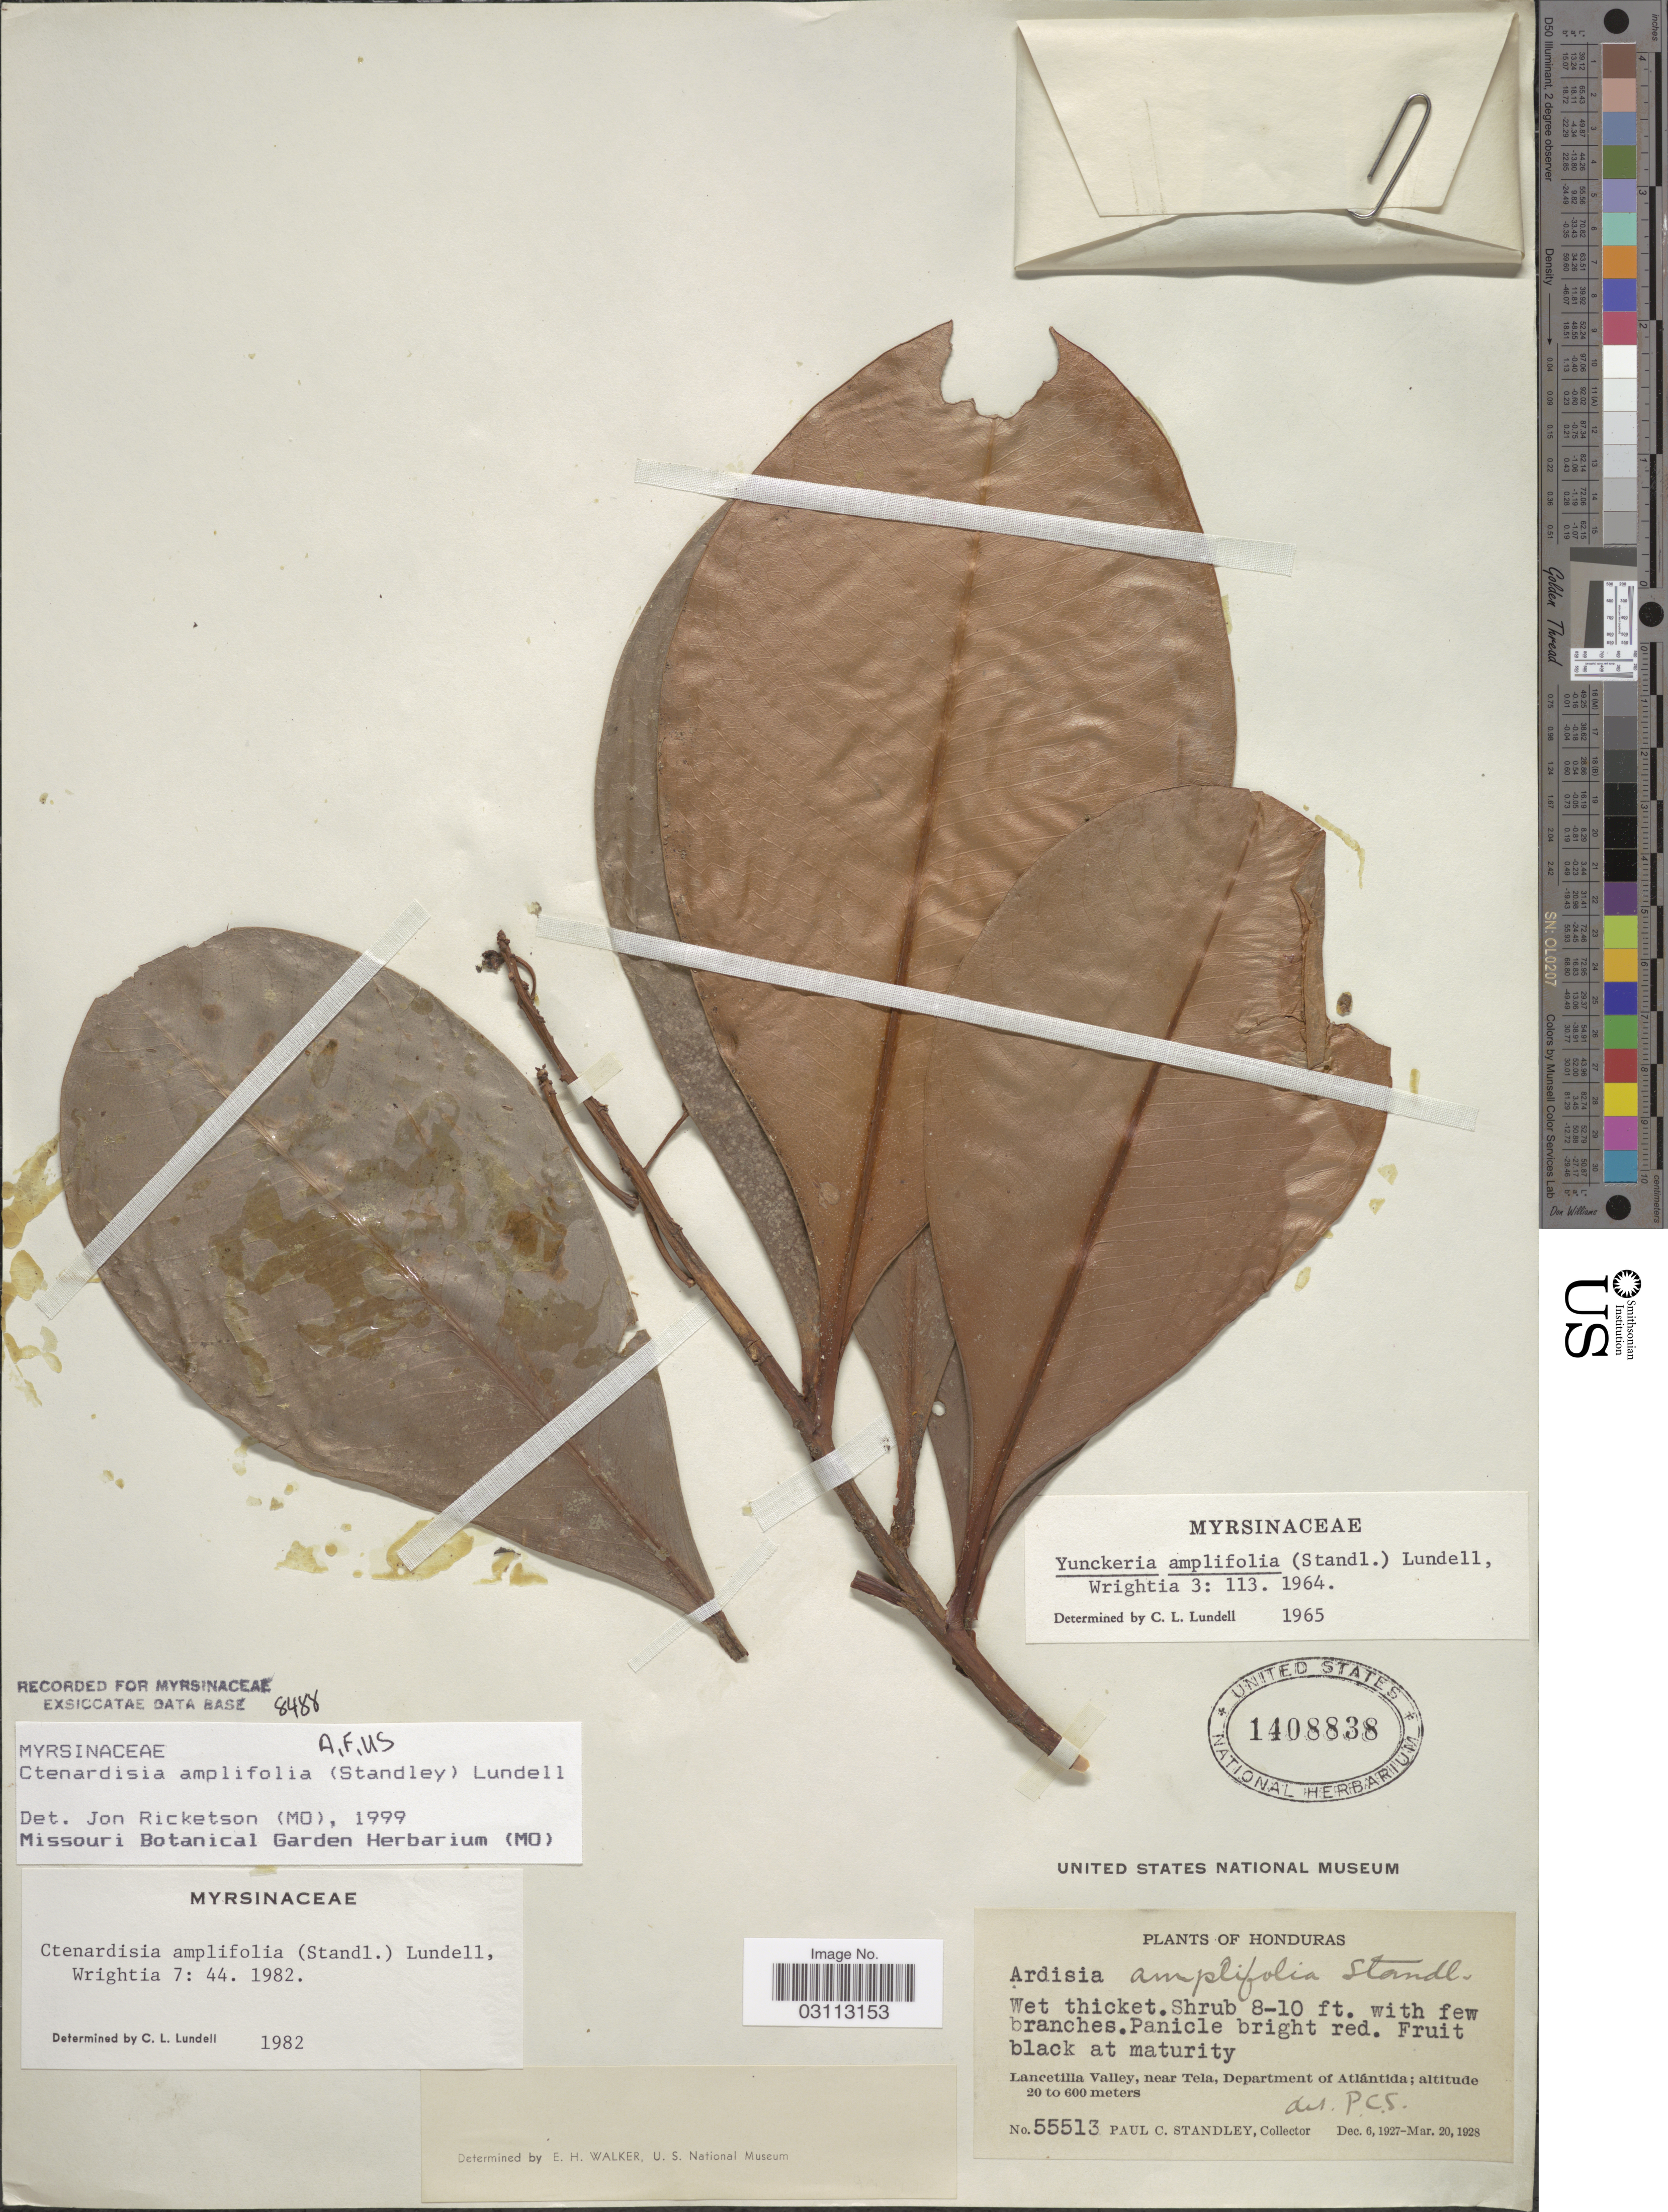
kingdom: Plantae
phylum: Tracheophyta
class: Magnoliopsida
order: Ericales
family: Primulaceae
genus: Ctenardisia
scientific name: Ctenardisia amplifolia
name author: (Standl.) Lundell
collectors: P. C. Standley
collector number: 55513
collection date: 1927-12-06/1928-03-20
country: Honduras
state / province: Atlántida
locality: Lancetilla Valley, near Tela, Department of Atlántida.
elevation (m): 20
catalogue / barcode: US 1408838